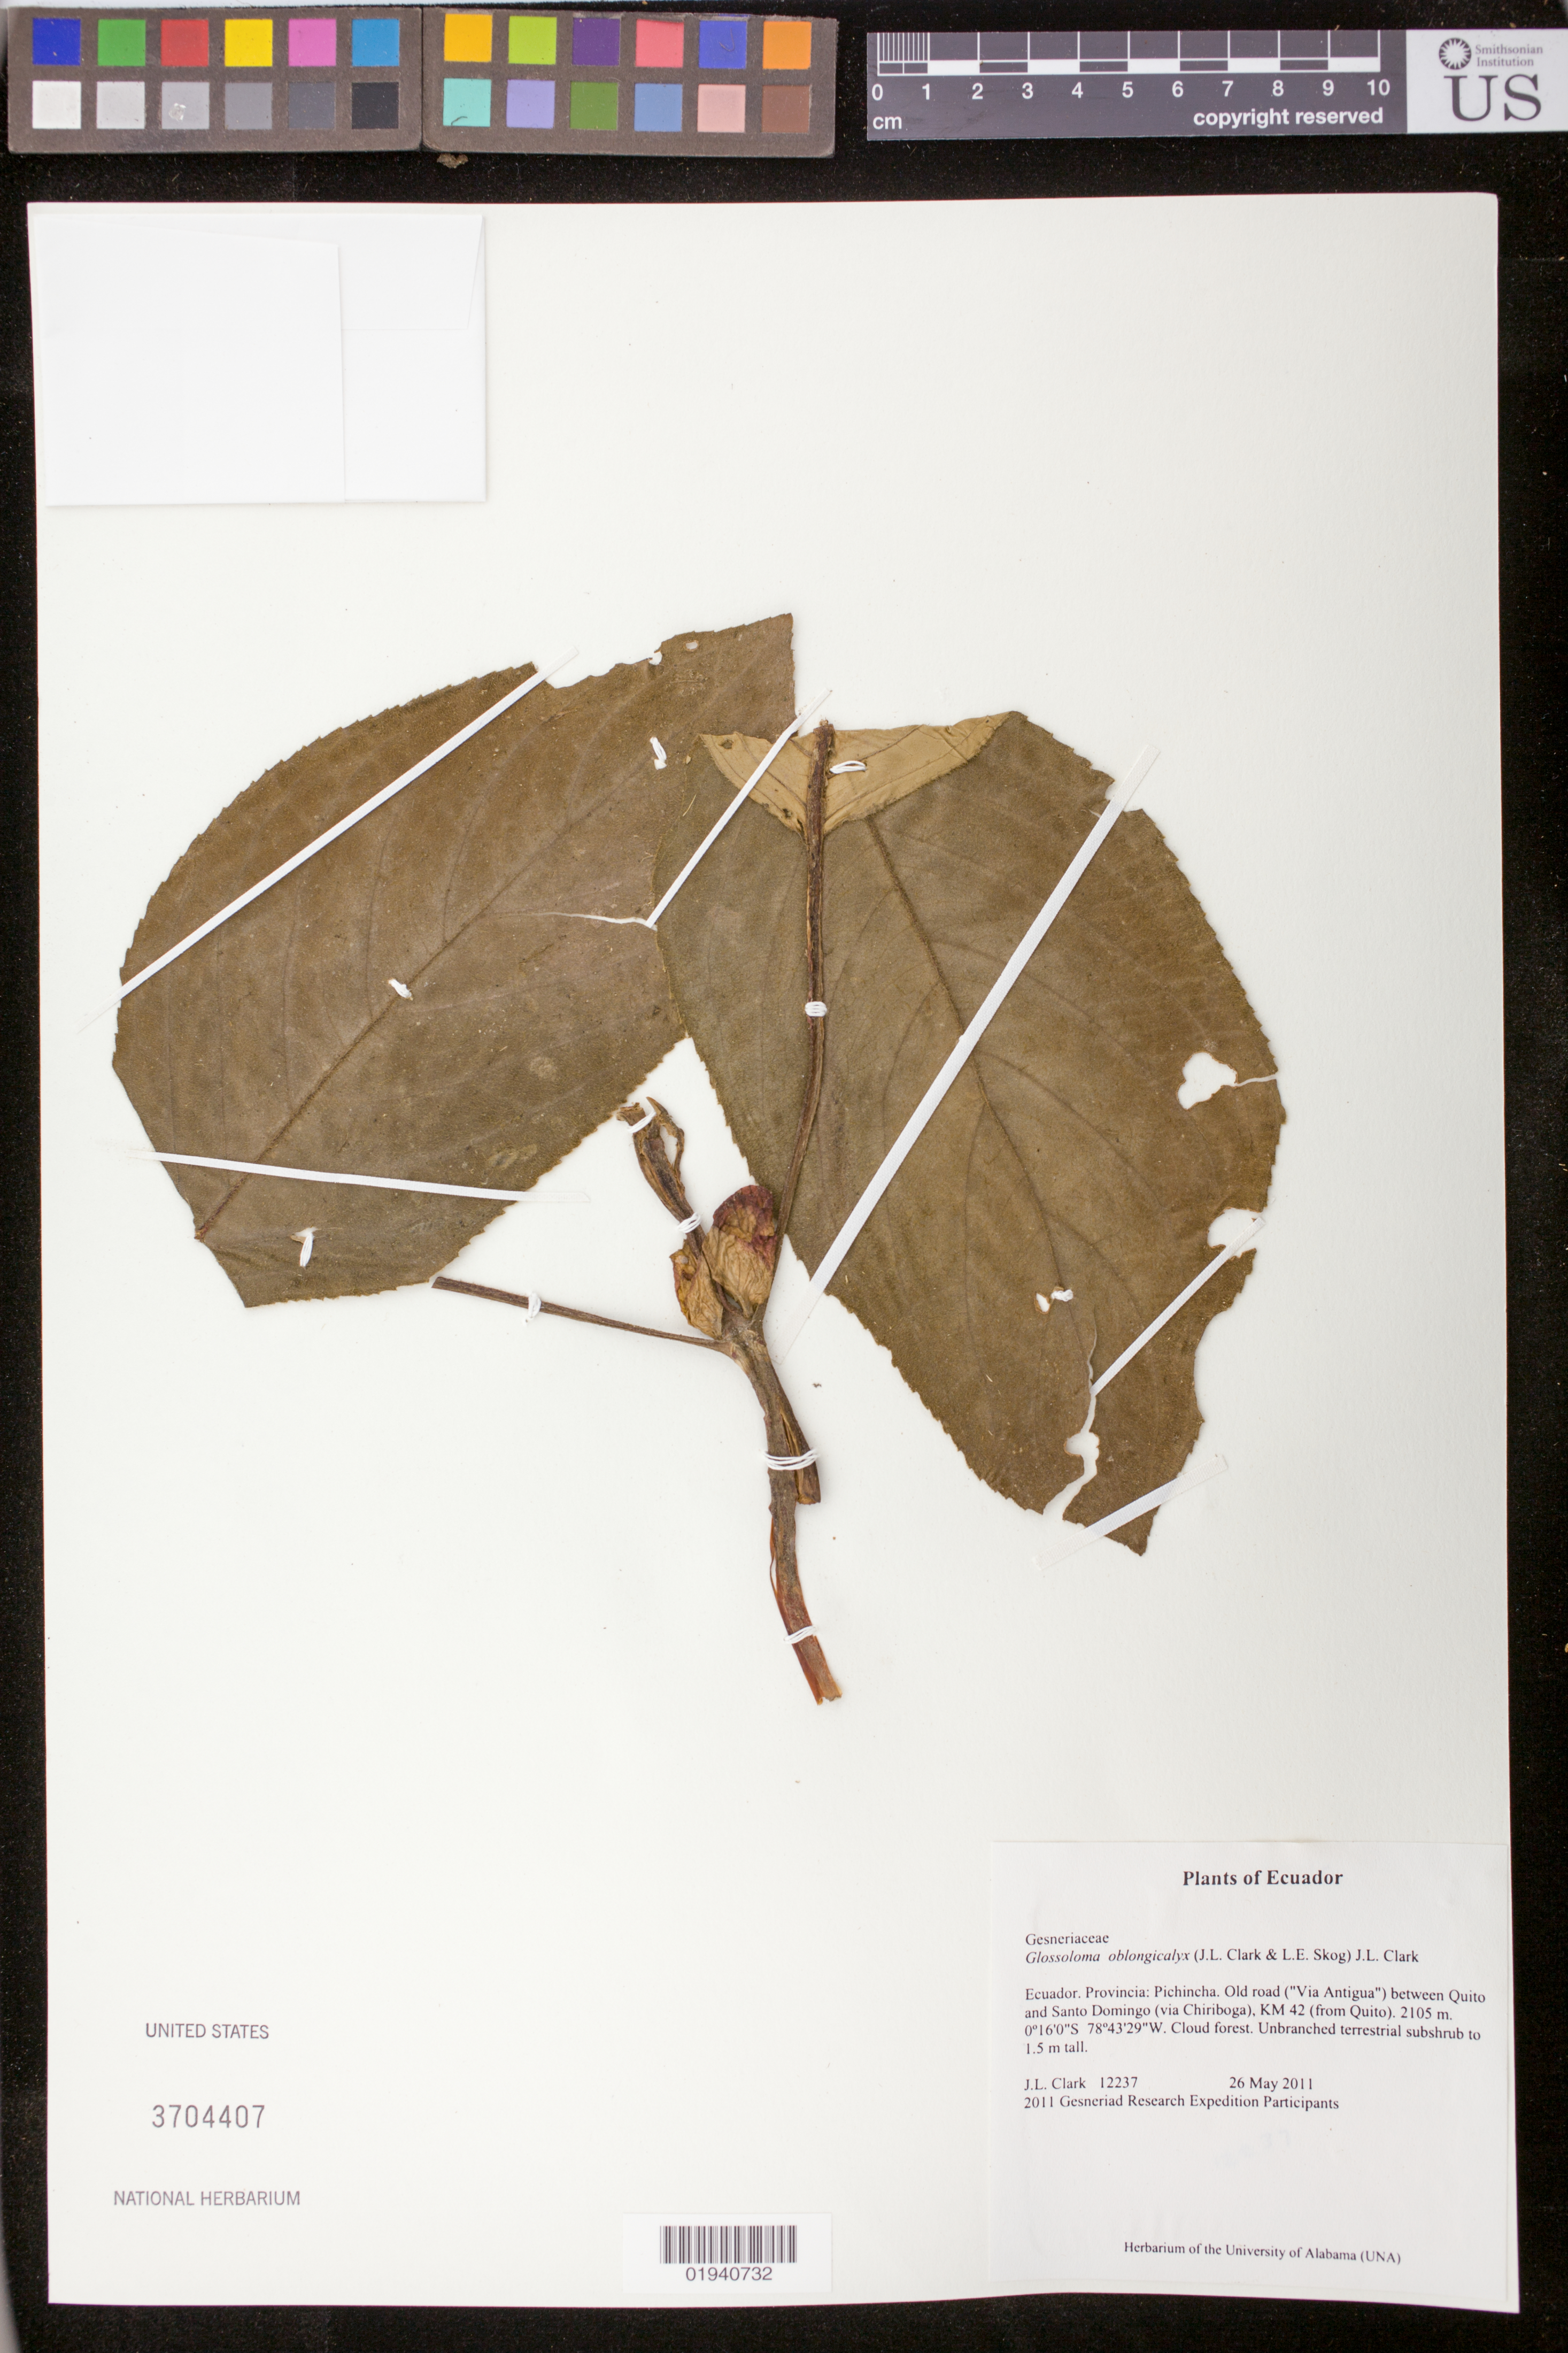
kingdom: Plantae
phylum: Tracheophyta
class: Magnoliopsida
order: Lamiales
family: Gesneriaceae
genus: Glossoloma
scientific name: Glossoloma oblongicalyx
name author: (J.L. Clark & L.E. Skog) J.L. Clark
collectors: J. L. Clark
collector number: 12237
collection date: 2011-05-26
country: Ecuador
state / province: Pichincha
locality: Ecuador. Provincia: Pichincha. Old road ("Via Antigua") between Quito and Santo Domingo (via Chiriboga), KM 42 (from Quito).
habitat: Cloud forest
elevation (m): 2105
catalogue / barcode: US 3704407